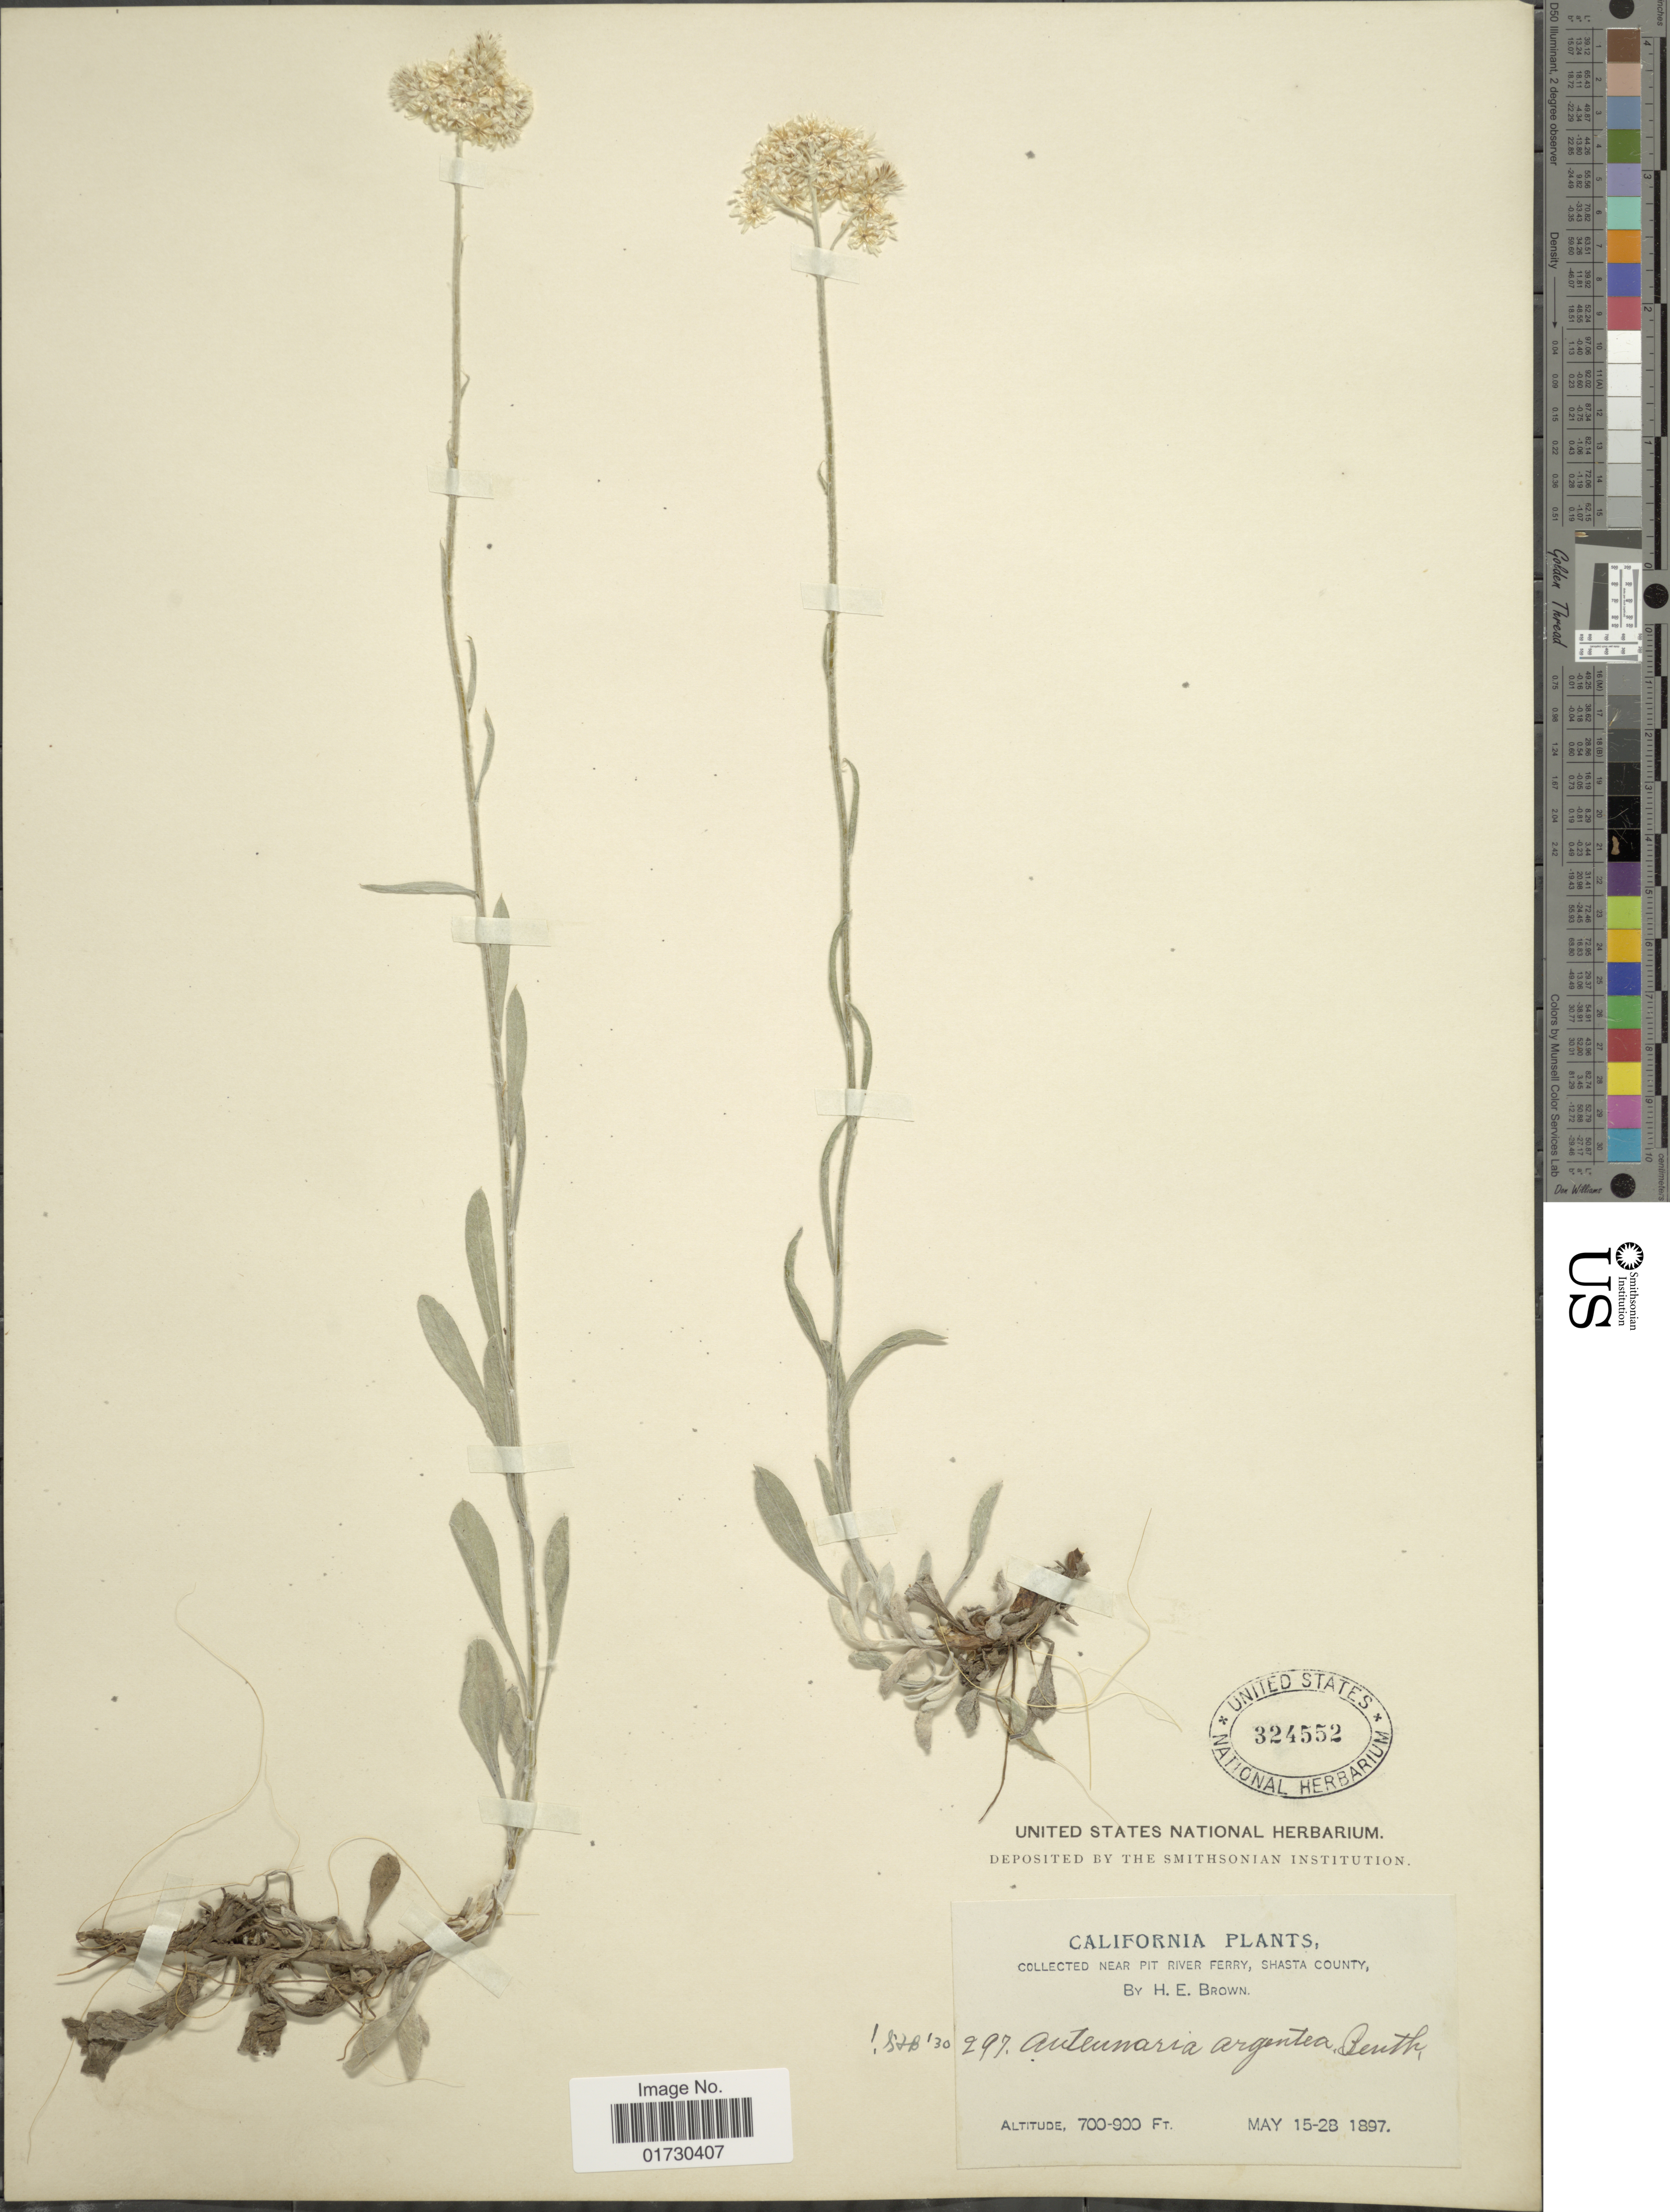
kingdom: Plantae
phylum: Tracheophyta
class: Magnoliopsida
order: Asterales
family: Asteraceae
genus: Antennaria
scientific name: Antennaria argentea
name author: Benth.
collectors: H. E. Brown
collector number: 297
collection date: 1897-05-15/1897-05-28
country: United States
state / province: California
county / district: Shasta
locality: Near Pit River Ferry, Shasta County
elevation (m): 213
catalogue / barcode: US 324552